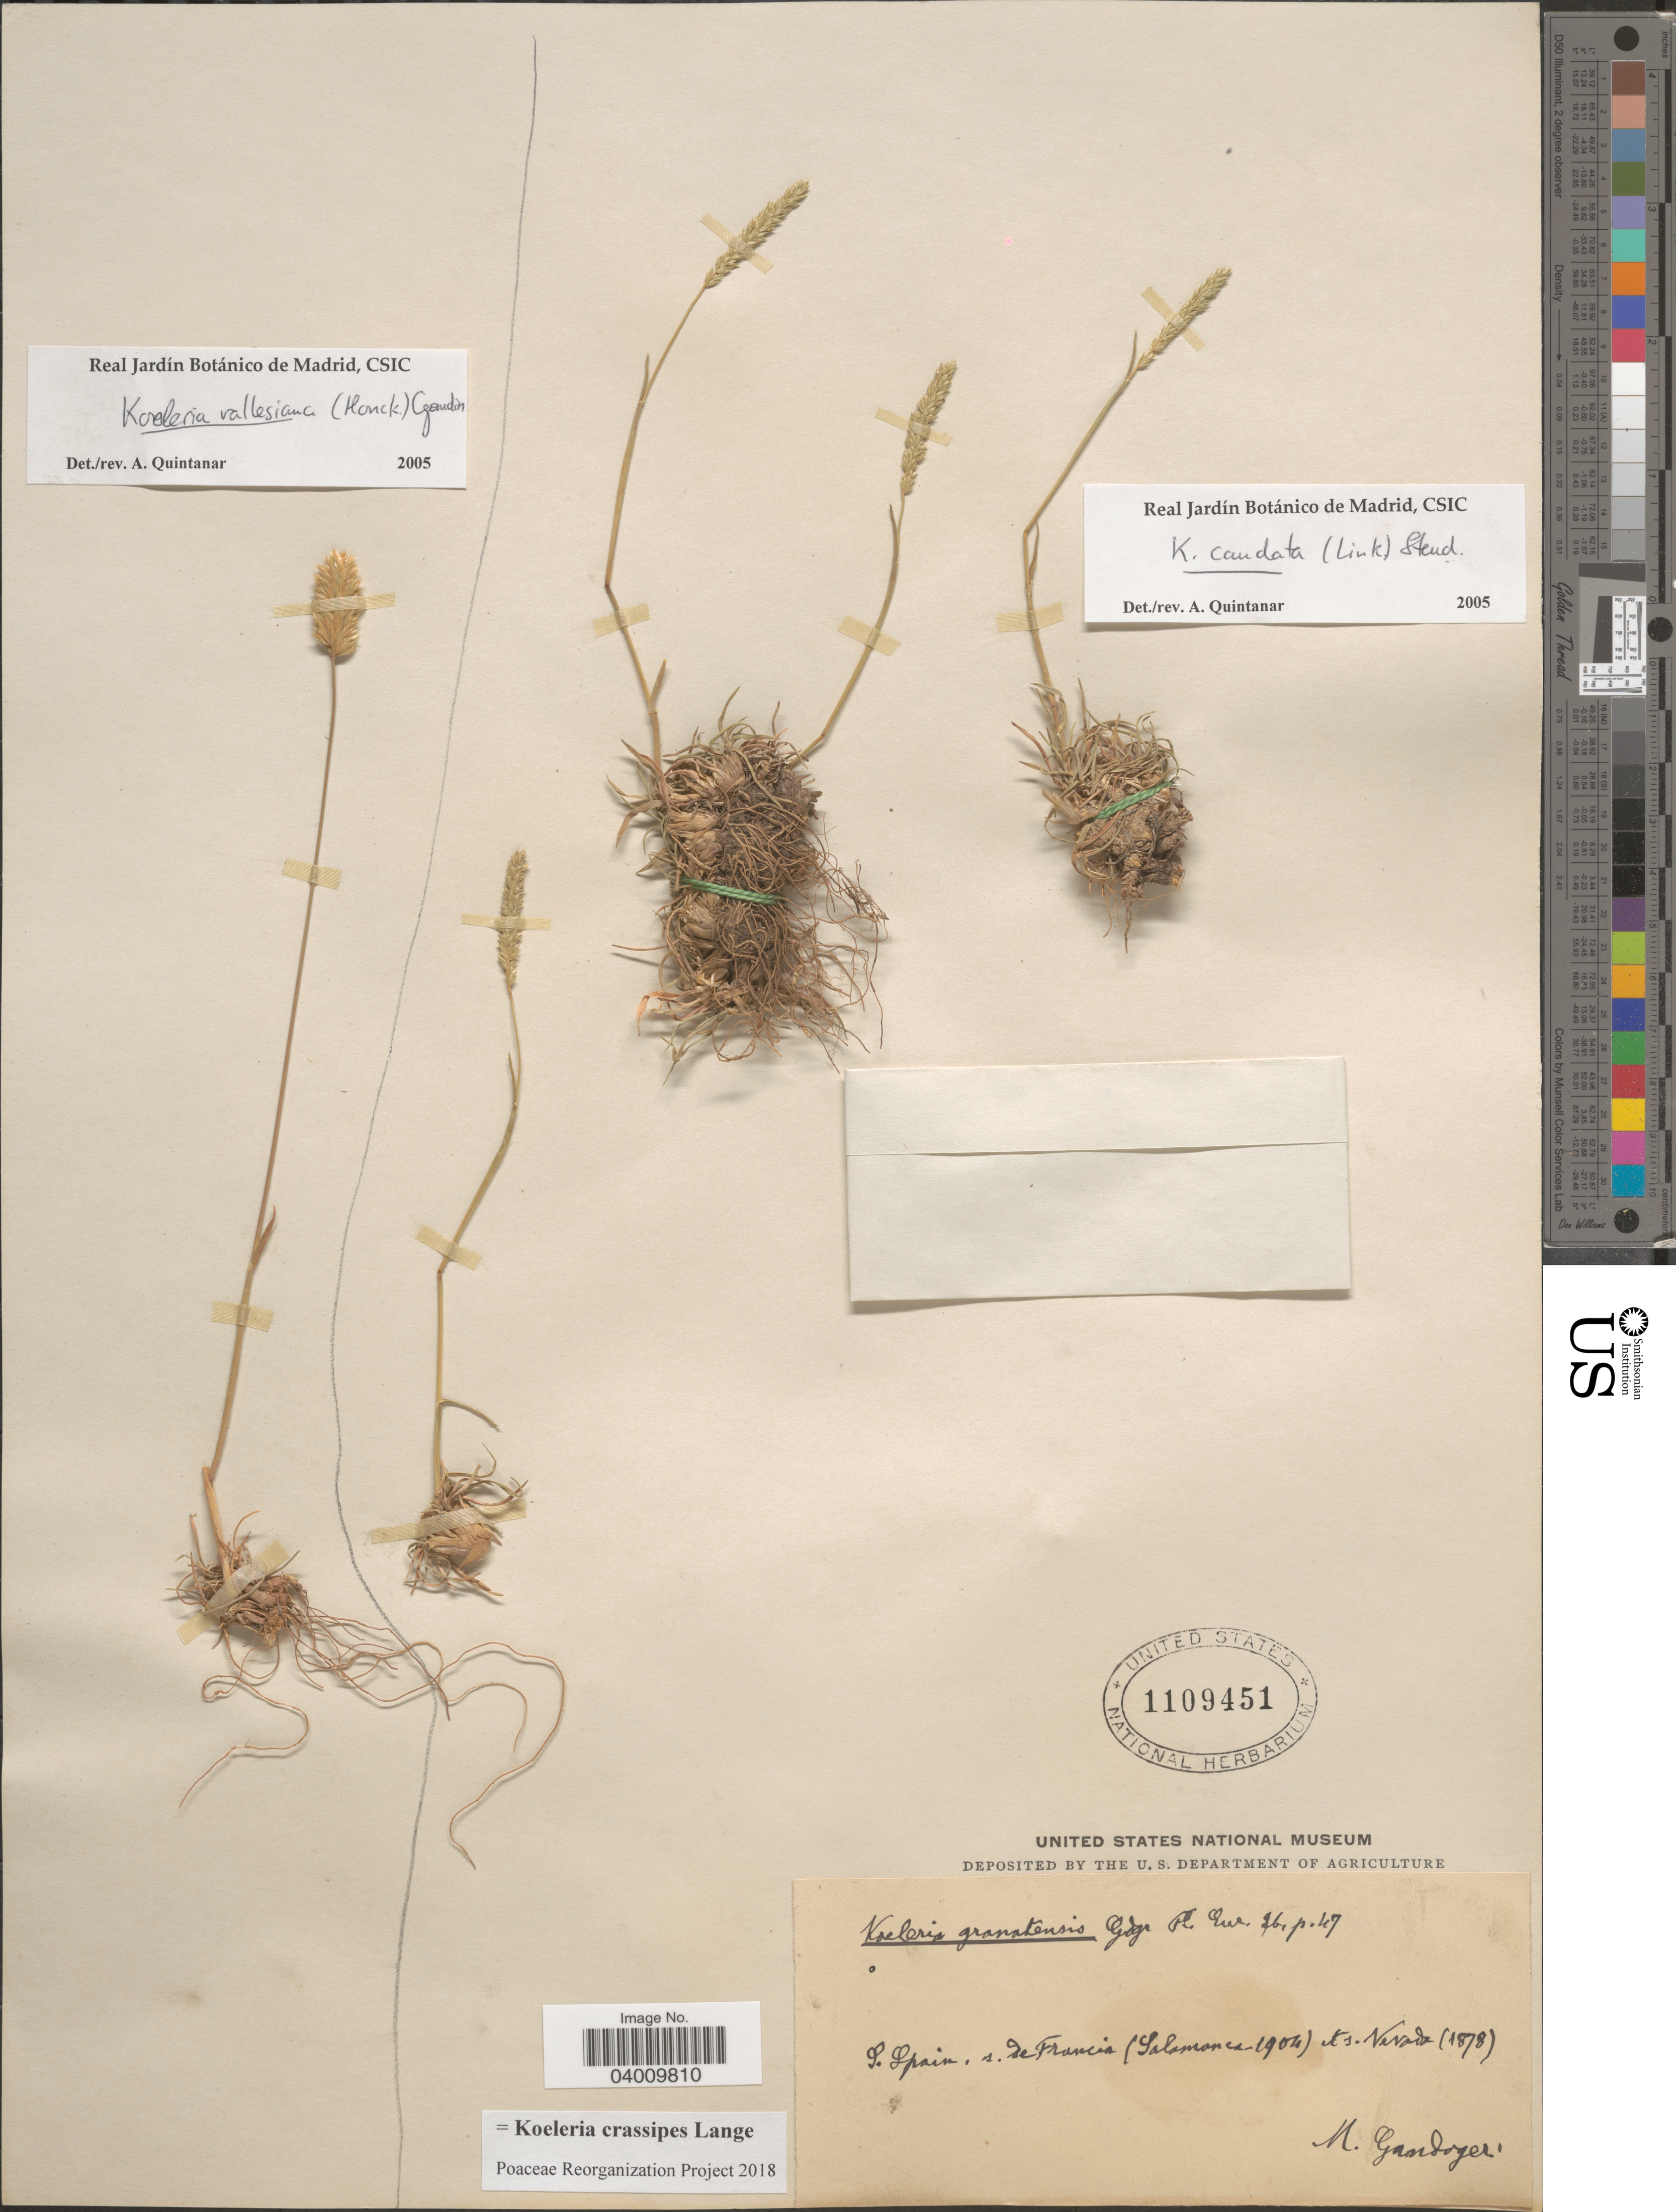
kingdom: Plantae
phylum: Tracheophyta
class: Liliopsida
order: Poales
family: Poaceae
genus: Koeleria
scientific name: Koeleria crassipes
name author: Lange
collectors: M. Gandoger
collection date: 1904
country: Spain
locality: S. Spain, s. de Francia. Nevada.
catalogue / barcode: US 1109451